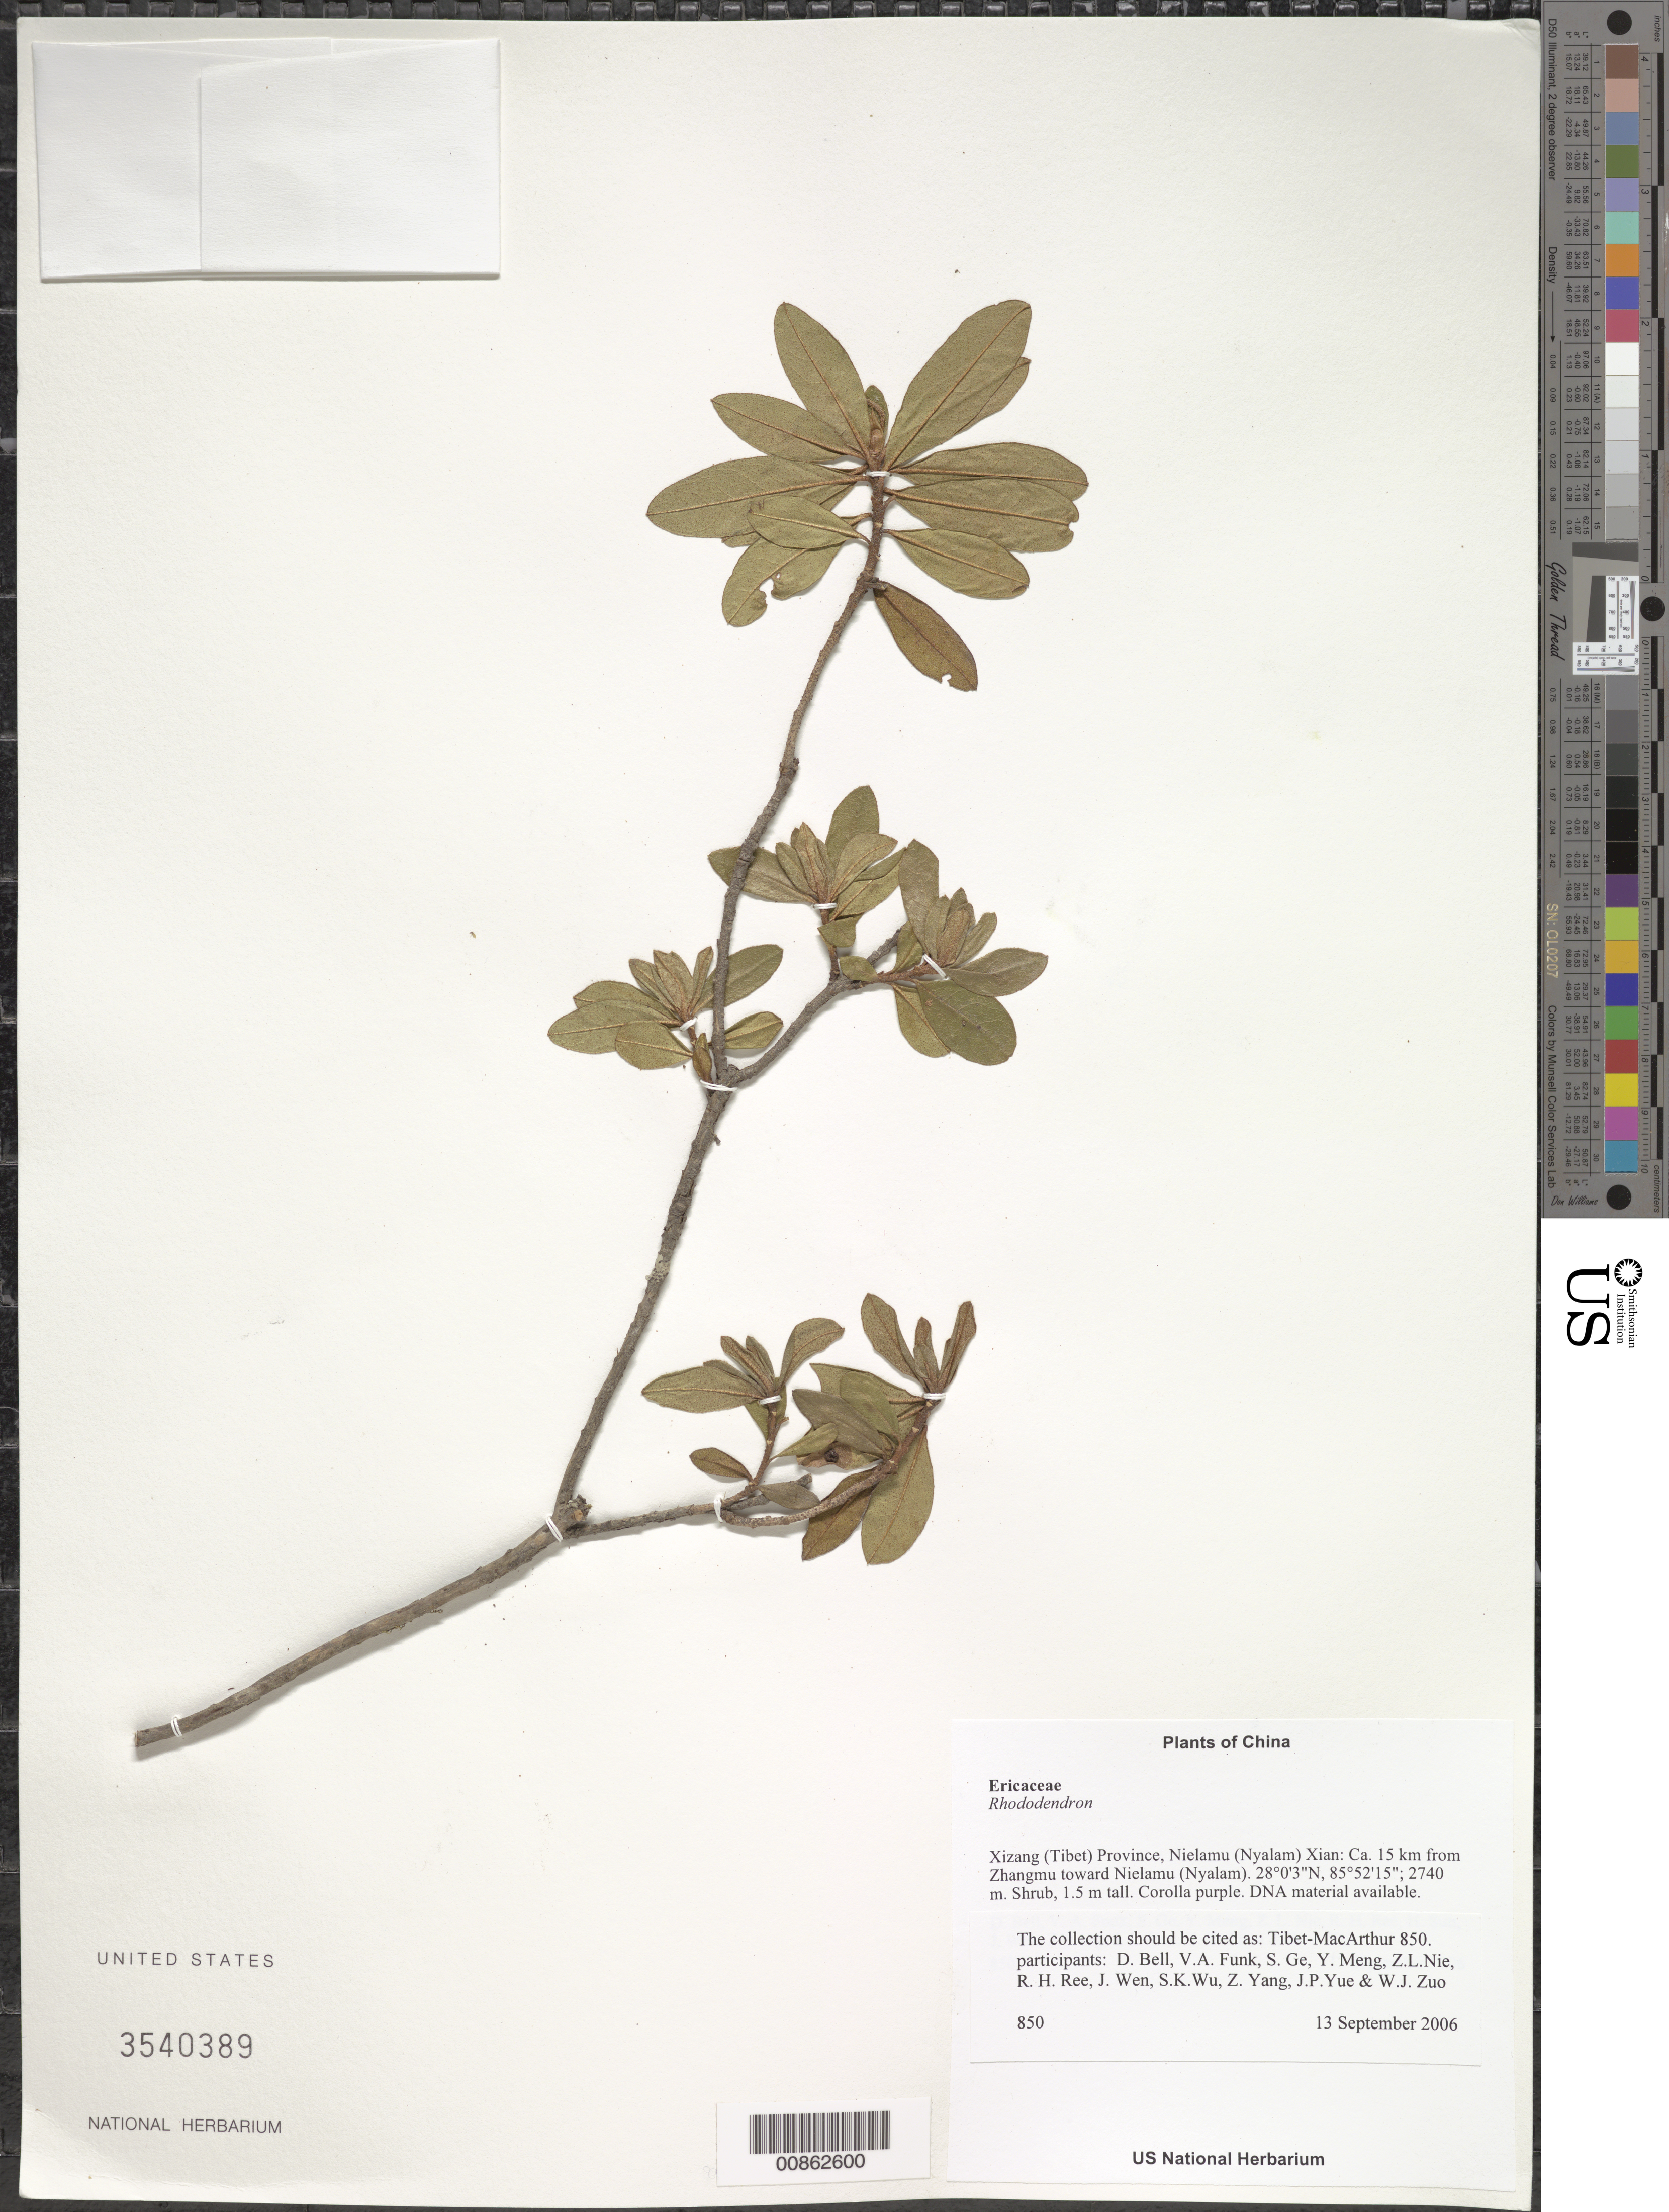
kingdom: Plantae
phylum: Tracheophyta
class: Magnoliopsida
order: Ericales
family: Ericaceae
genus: Rhododendron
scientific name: Rhododendron sp.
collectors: Tibet-MacArthur, D. A. Bell, V. Funk, S. Ge, Y. Meng, Z. Nie, R. Ree, H. Sun, J. Wen, Z. Yang, J. Yue, Z. Zhou & W. Zuo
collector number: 850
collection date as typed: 13 Sep 2006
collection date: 2006-09-13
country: China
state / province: Xizang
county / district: Nielamu (Nyalam) Xian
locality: Ca. 15 km from Zhangmu toward Nielamu (Nyalam).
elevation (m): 2740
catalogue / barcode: US 3540389